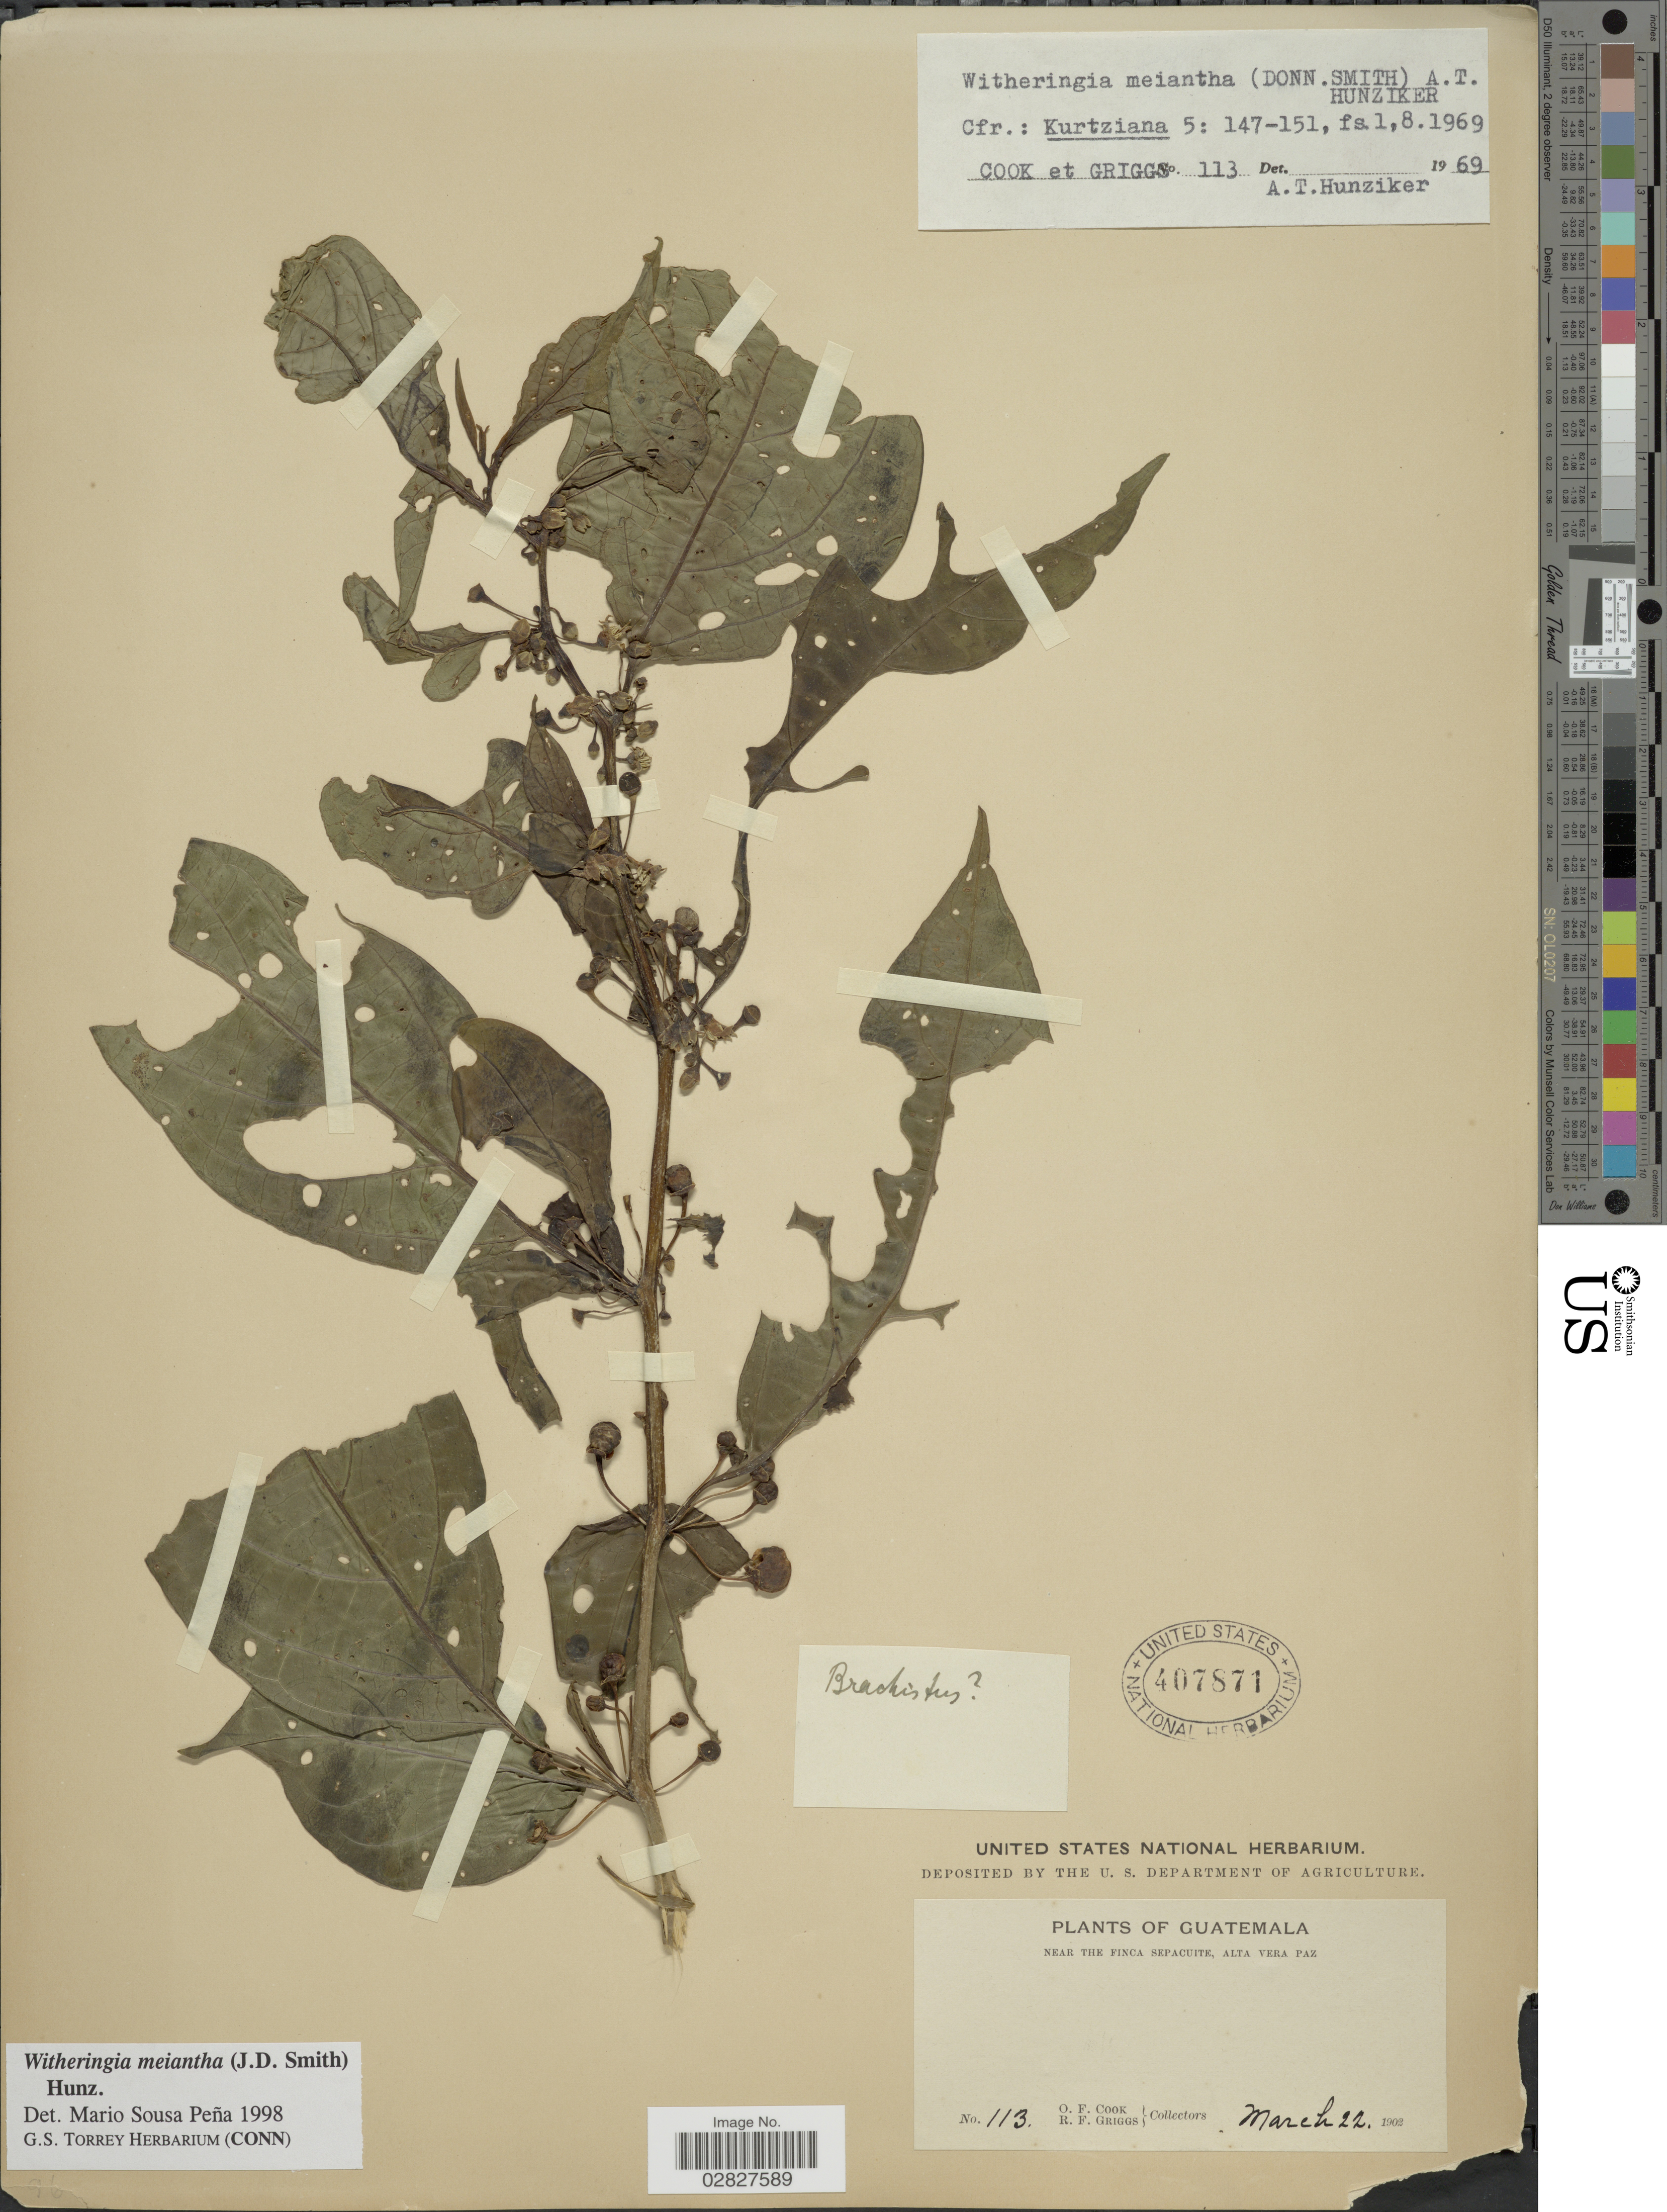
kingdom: Plantae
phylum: Tracheophyta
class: Magnoliopsida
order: Solanales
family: Solanaceae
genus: Witheringia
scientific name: Witheringia meiantha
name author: (Donn. Sm.) Hunz.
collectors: O. F. Cook & R. F. Griggs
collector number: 113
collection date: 1902-03-22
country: Guatemala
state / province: Alta Verapaz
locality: Near the Finca Sepacuite.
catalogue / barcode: US 407871